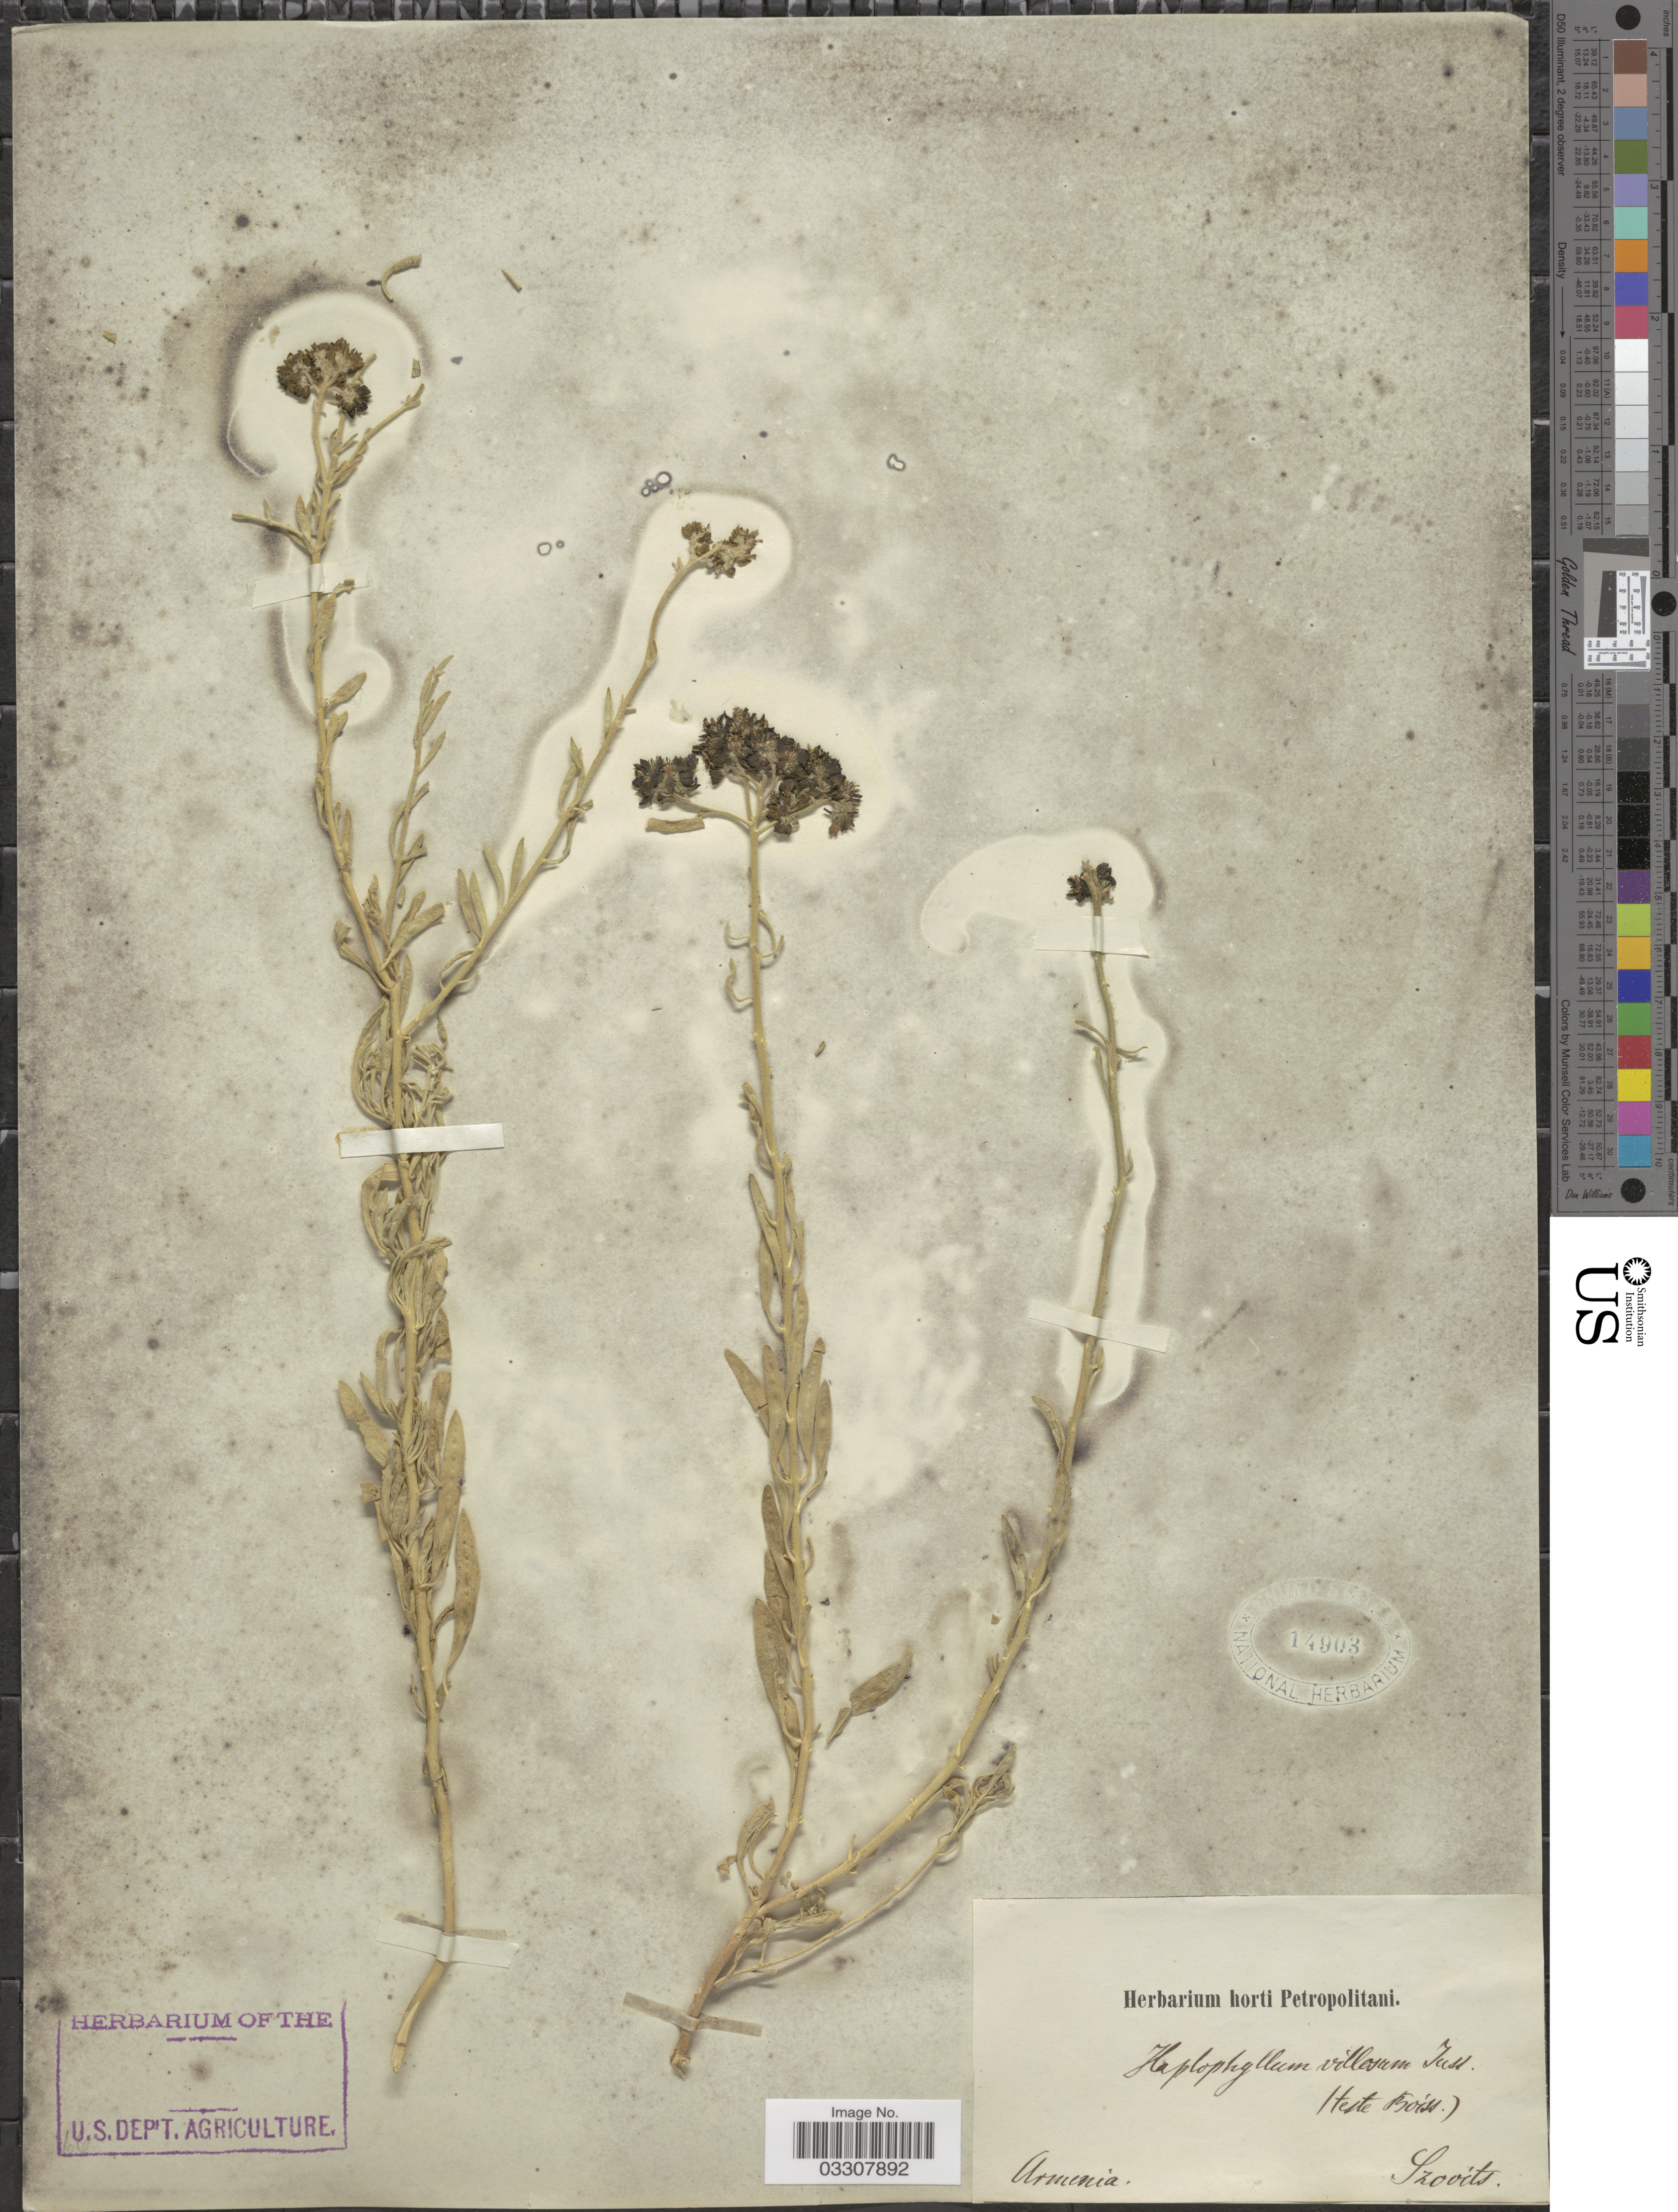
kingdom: Plantae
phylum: Tracheophyta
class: Magnoliopsida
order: Sapindales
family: Rutaceae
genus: Haplophyllum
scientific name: Haplophyllum villosum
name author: (M. Bieb.) G. Don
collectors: Szovits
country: Armenia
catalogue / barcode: US 14903